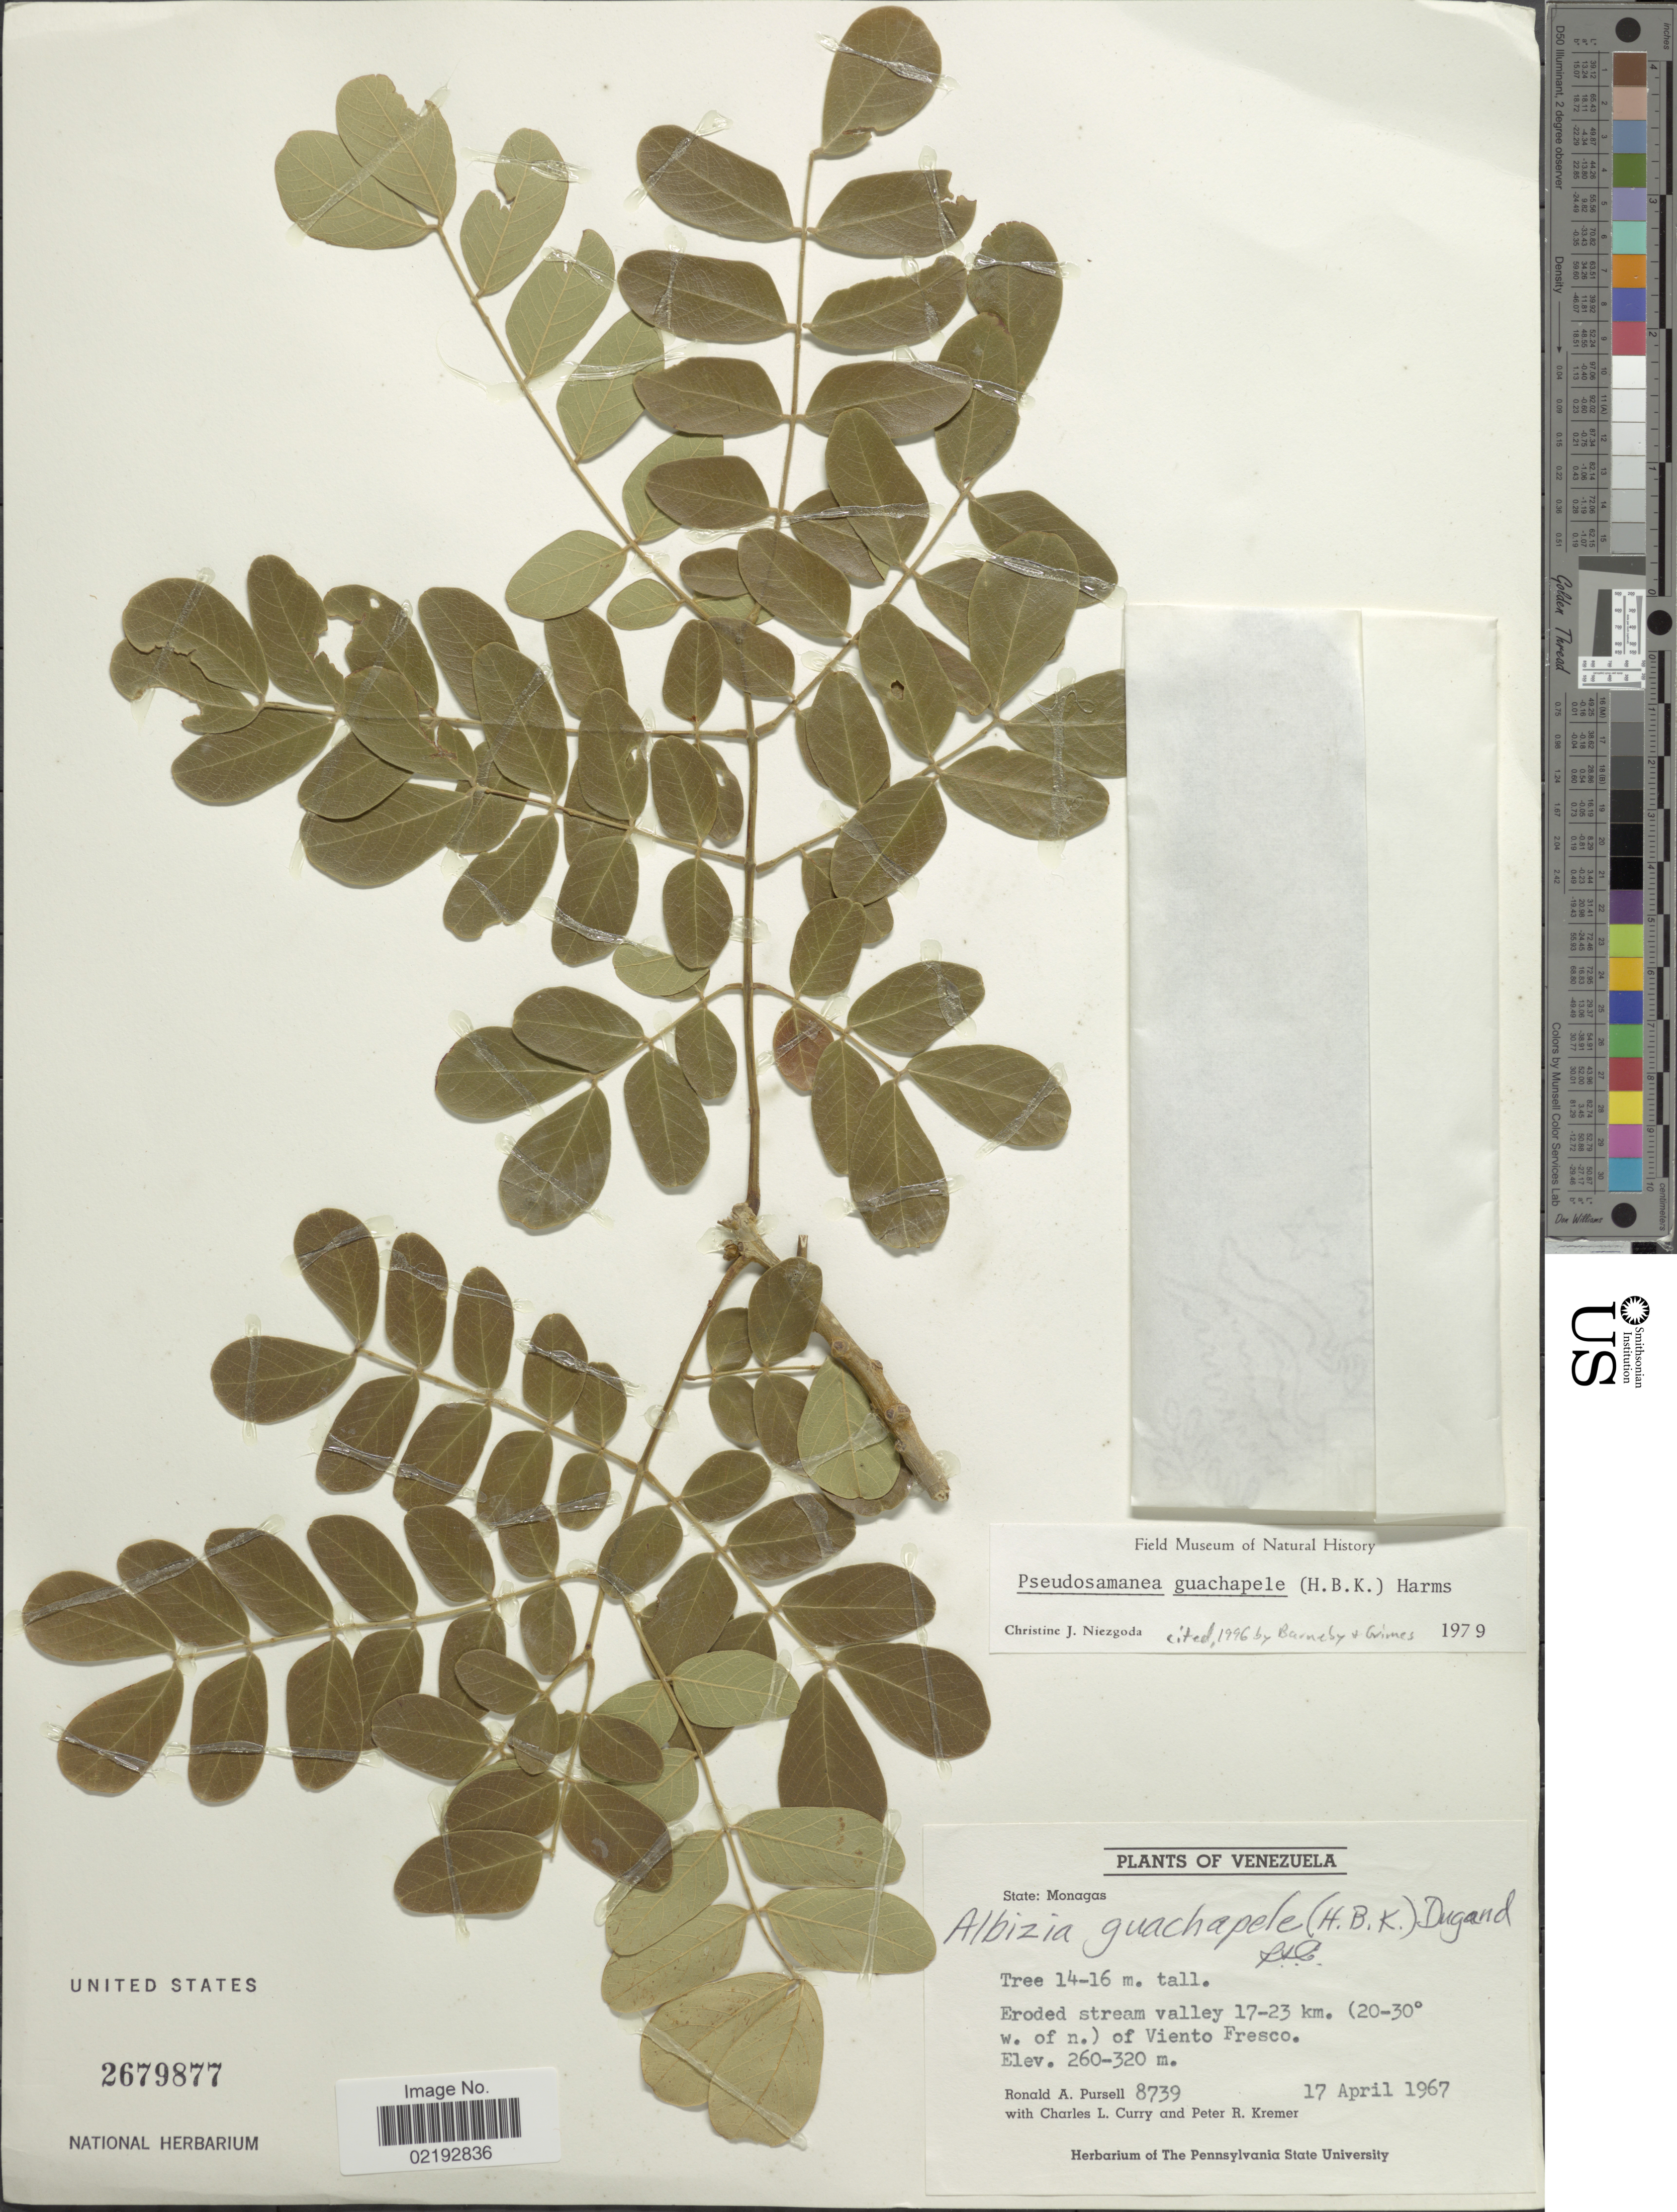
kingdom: Plantae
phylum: Tracheophyta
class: Magnoliopsida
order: Fabales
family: Fabaceae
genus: Pseudosamanea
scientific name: Pseudosamanea guachapele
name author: (Kunth) Harms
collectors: R. A. Pursell, C. L. Curry & P. Kremer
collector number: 8739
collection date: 1967-04-17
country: Venezuela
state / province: Monagas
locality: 17-23 km (20-30° w. of n.) of Viento Fresco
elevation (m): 260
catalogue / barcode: US 2679877